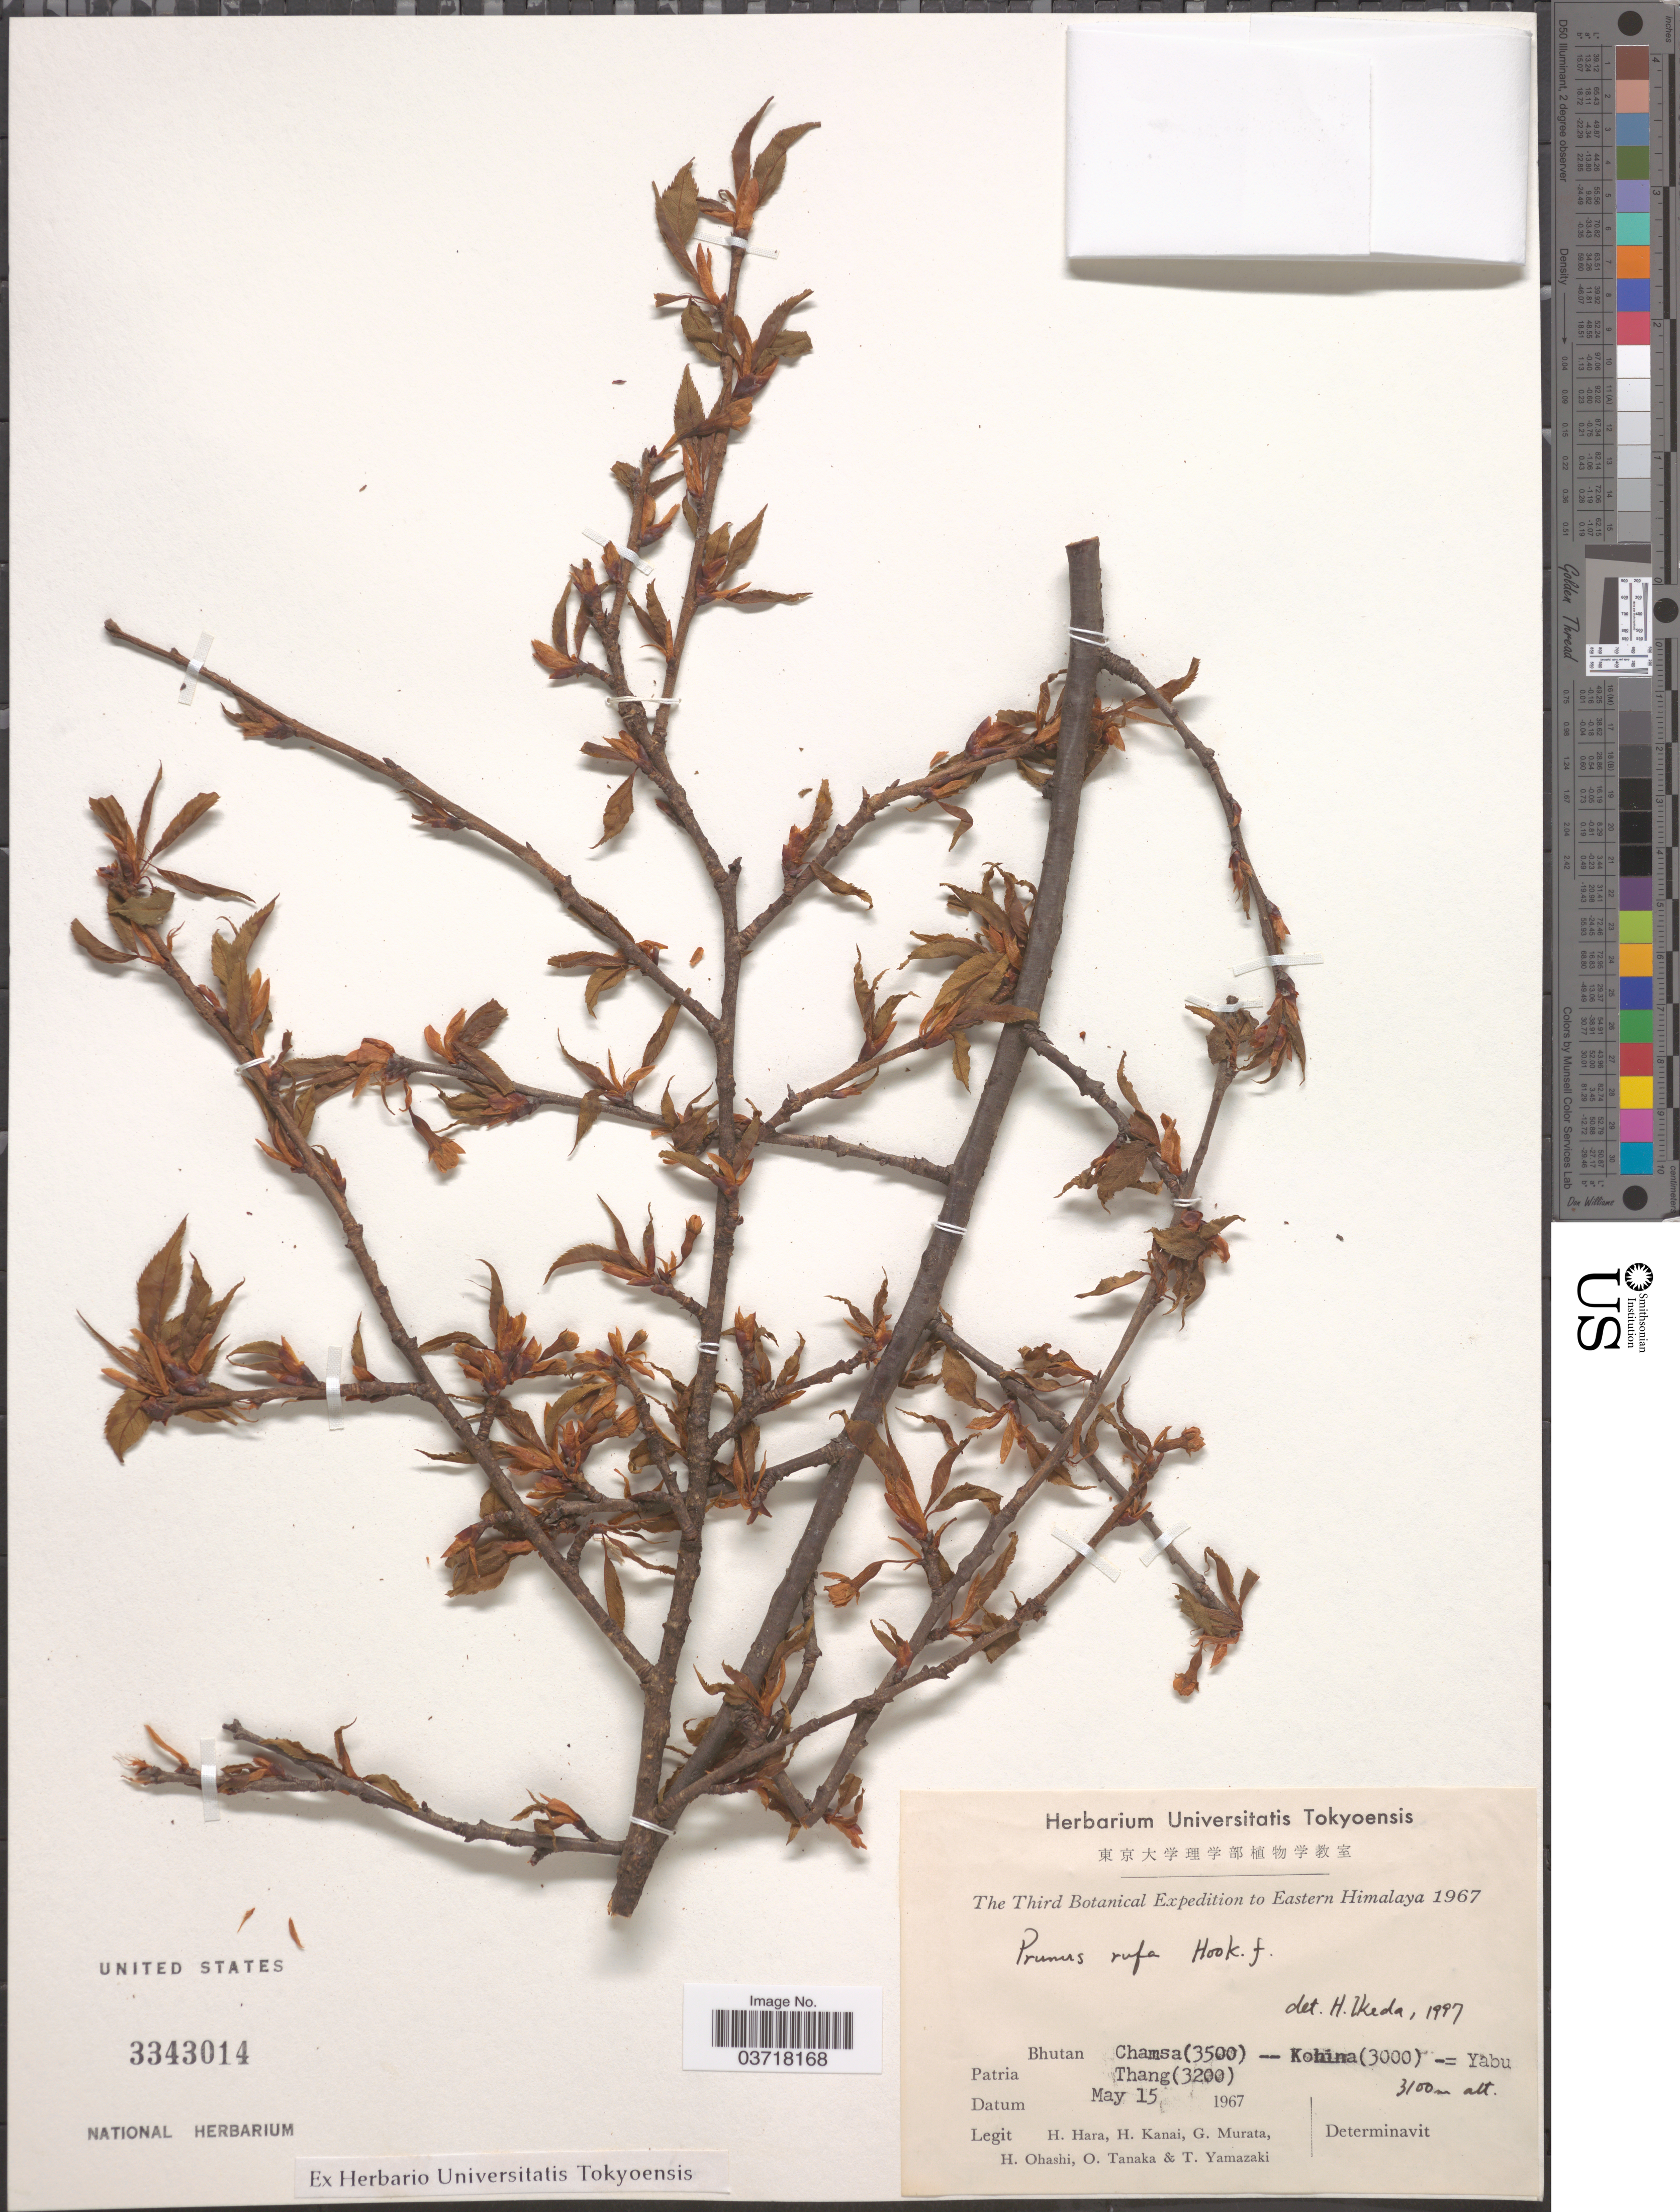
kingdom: Plantae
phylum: Tracheophyta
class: Magnoliopsida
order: Rosales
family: Rosaceae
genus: Prunus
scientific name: Prunus rufa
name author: Wall. ex Hook. f.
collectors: H. Hara, H. Kanai, G. Murata, H. Ohashi & et al.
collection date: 1967-05-15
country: Bhutan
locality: Eastern Himalaya. Chamsa (3500) - Kohina (3000) - Yabu Thang (3200).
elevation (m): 3100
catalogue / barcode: US 3343014